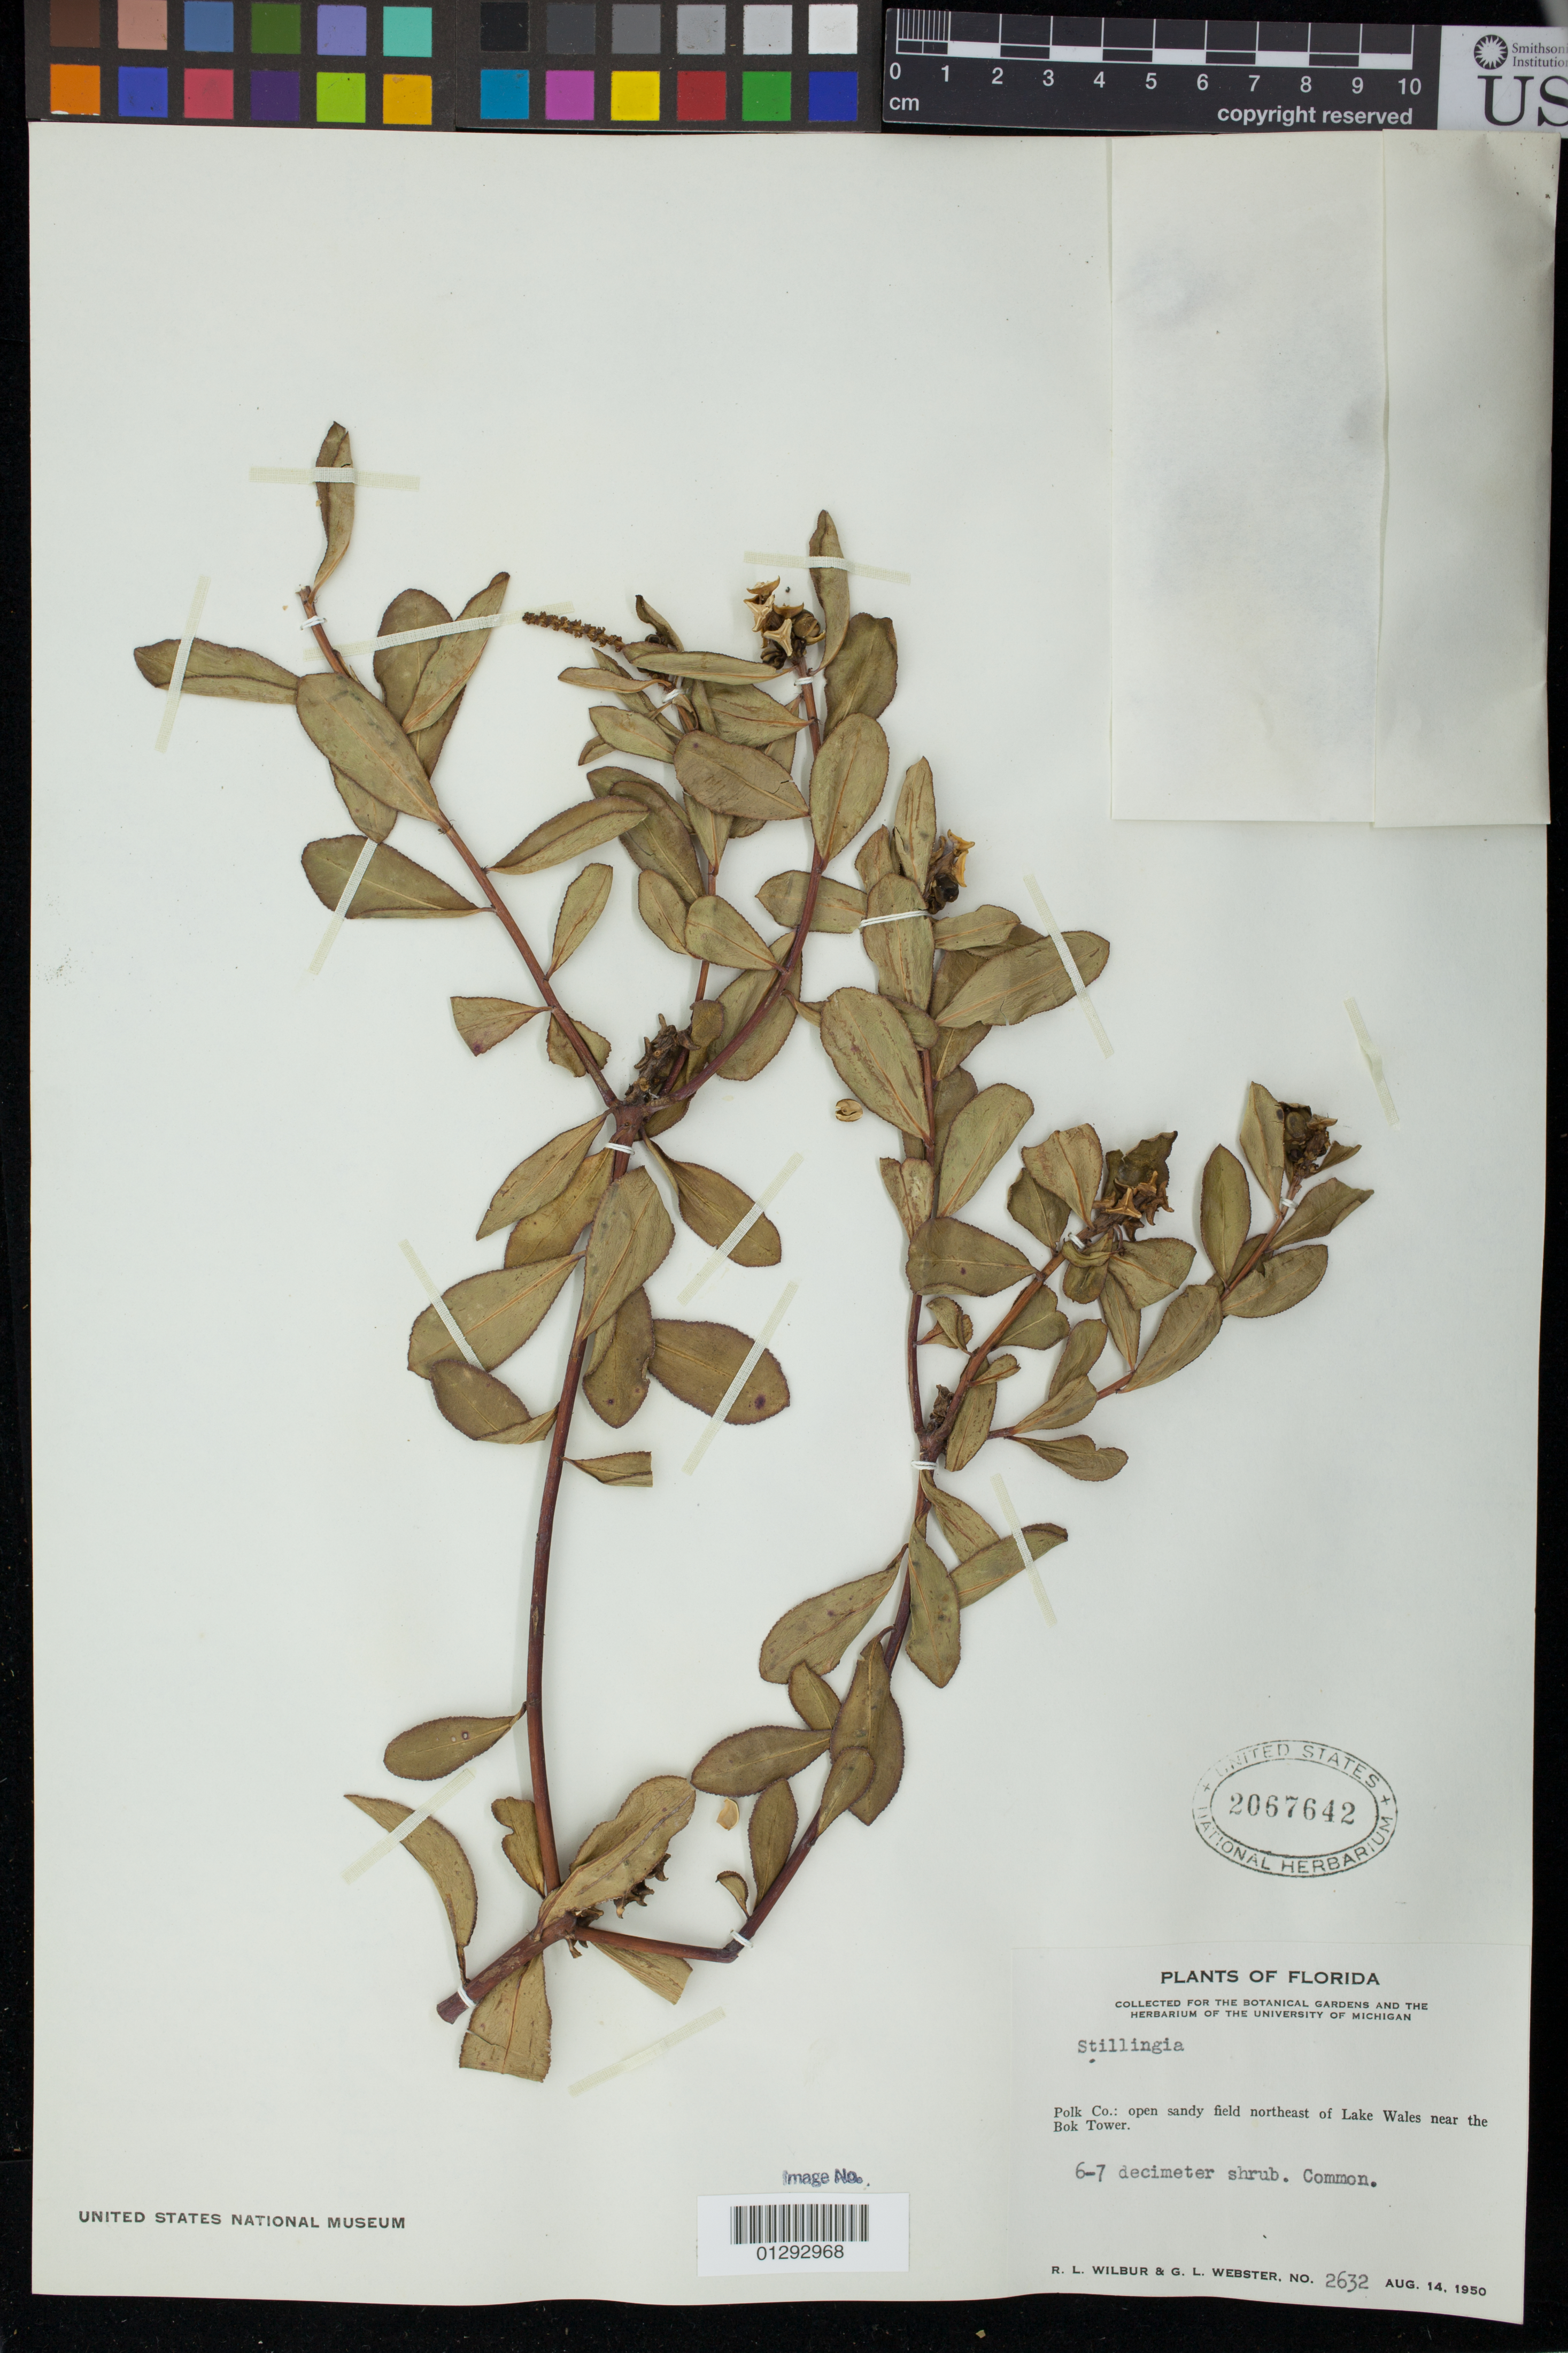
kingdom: Plantae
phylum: Tracheophyta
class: Magnoliopsida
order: Malpighiales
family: Euphorbiaceae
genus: Stillingia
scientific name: Stillingia sylvatica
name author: L.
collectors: R. L. Wilbur & G. L. Webster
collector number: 2632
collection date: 1950-08-14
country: United States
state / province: Florida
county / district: Polk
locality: open sandy field northeast of Lake Wales near the Bok Tower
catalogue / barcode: US 2067642